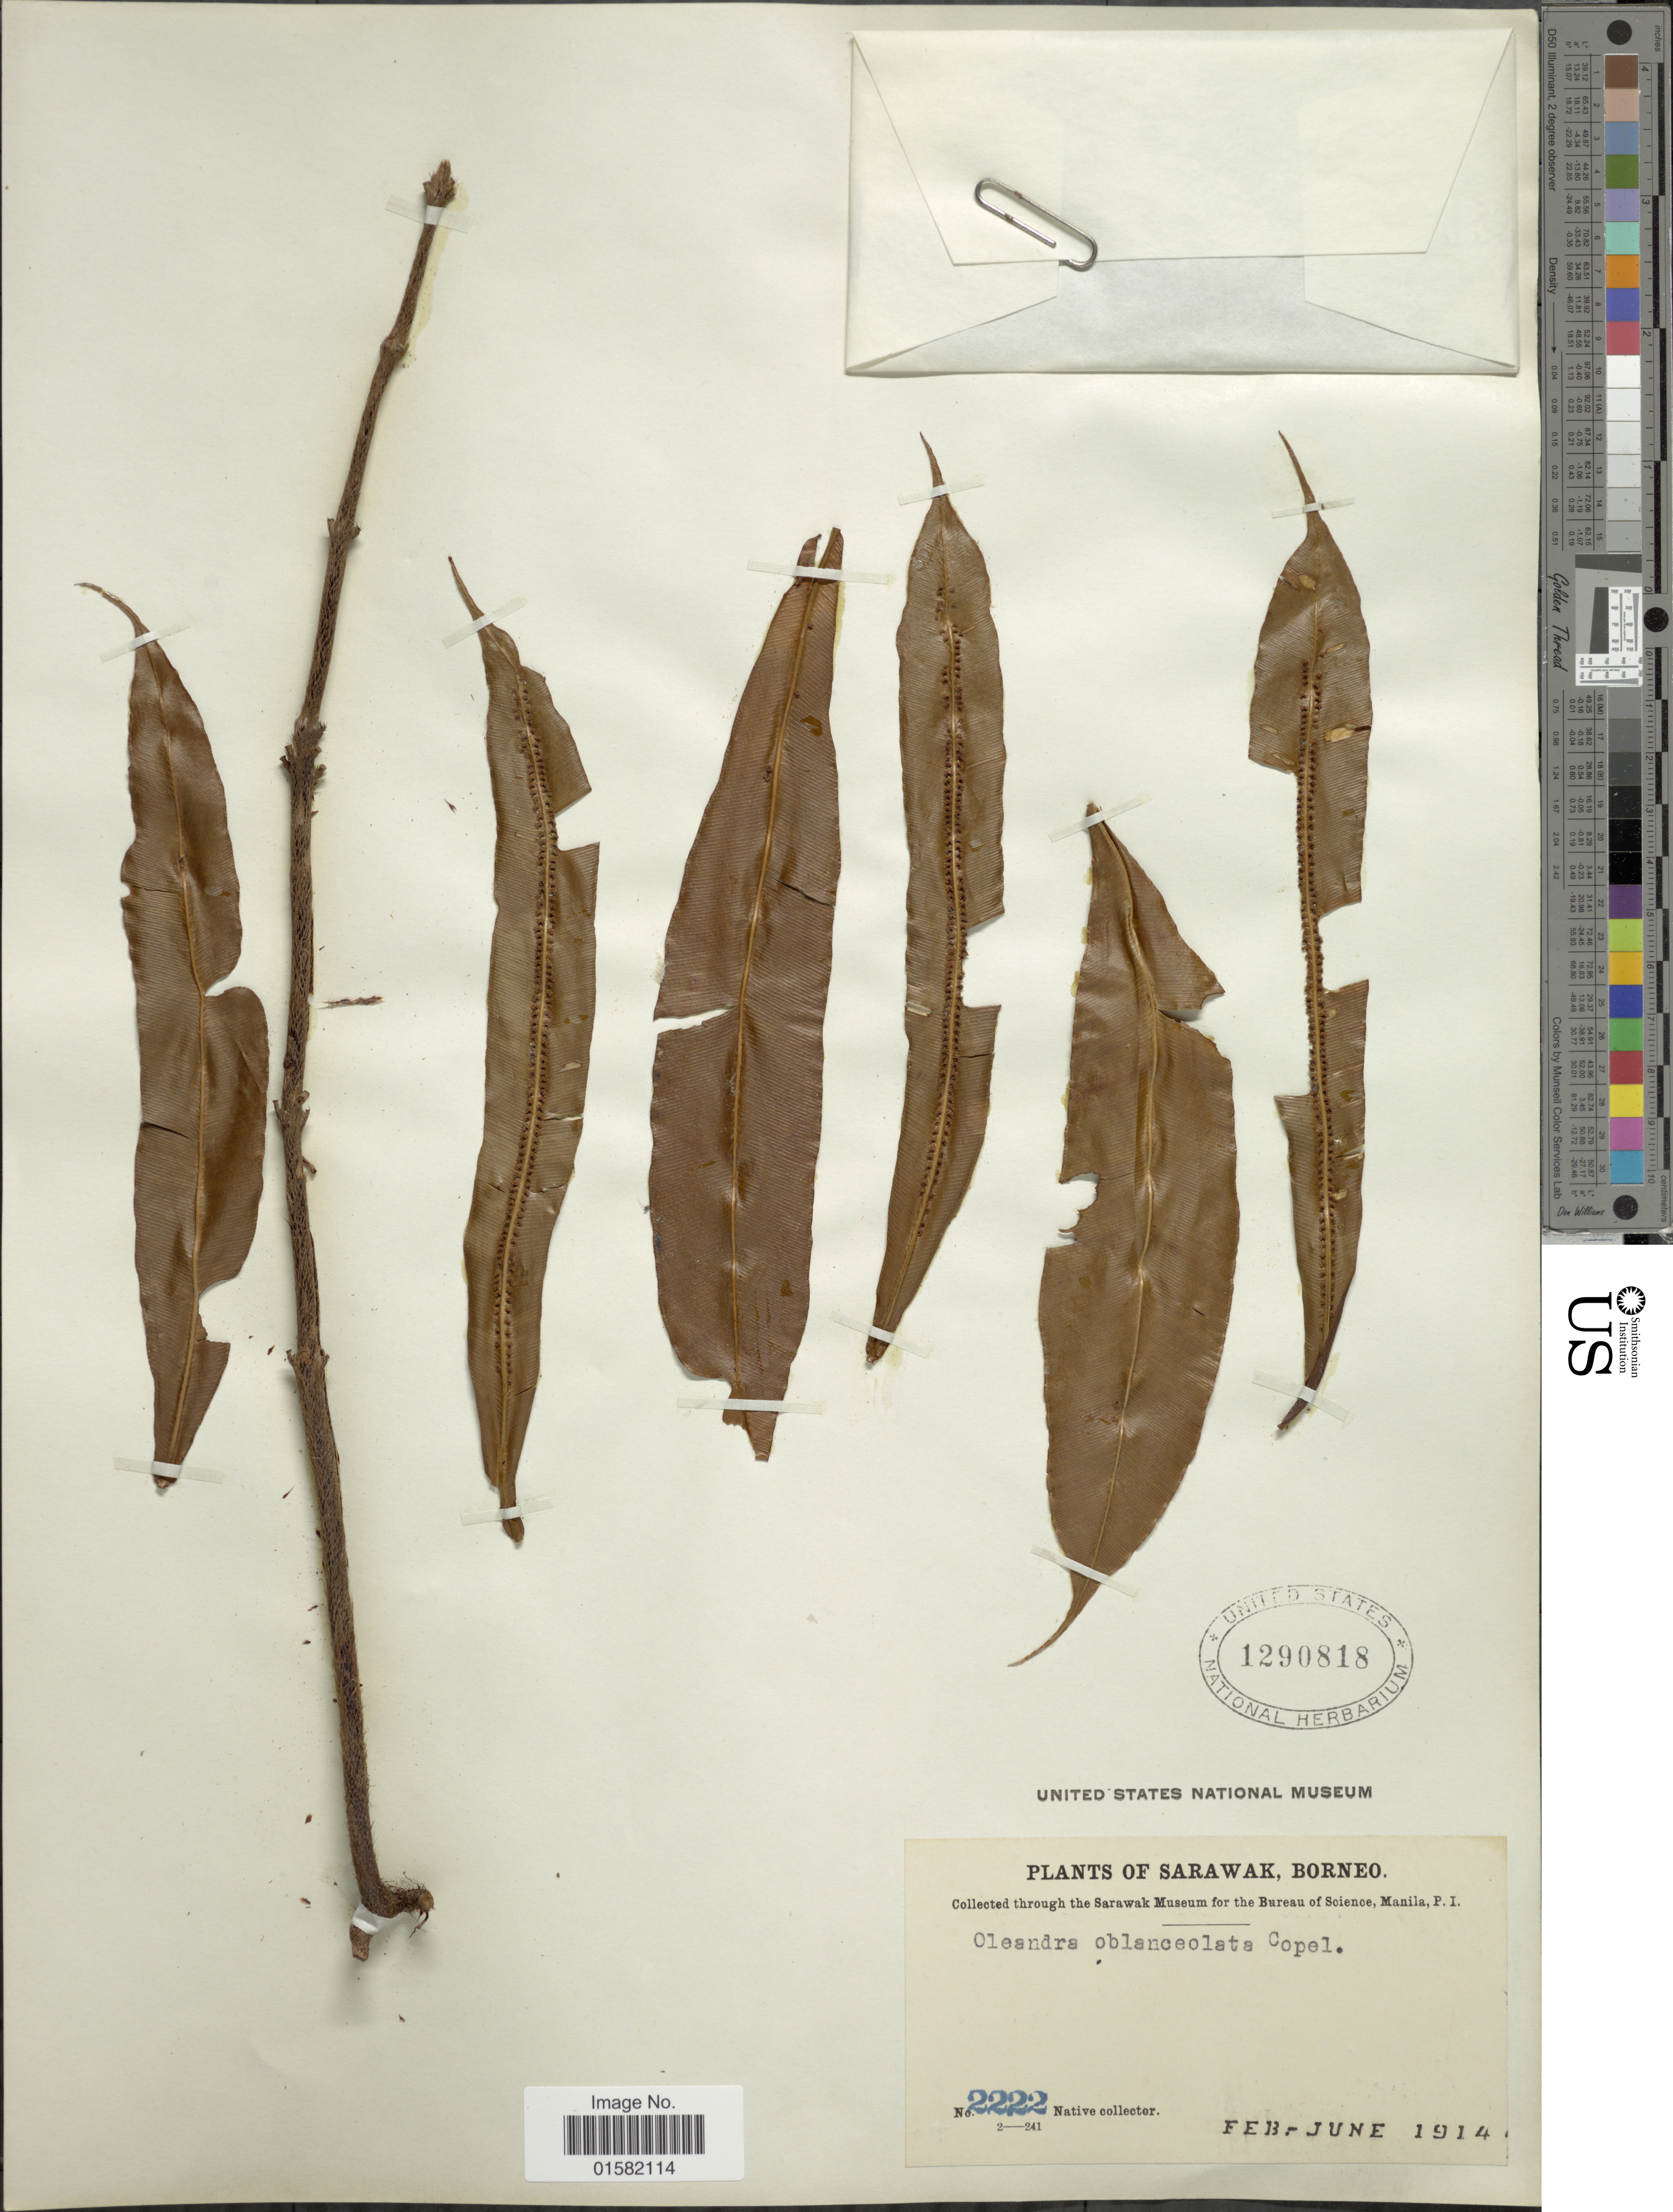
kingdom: Plantae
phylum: Tracheophyta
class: Polypodiopsida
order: Polypodiales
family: Oleandraceae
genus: Oleandra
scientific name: Oleandra oblanceolata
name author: Copel.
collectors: Native collector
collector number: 2222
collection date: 1914-02/1914-06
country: Malaysia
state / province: Sarawak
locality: Sarawak, Borneo.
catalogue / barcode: US 1290818